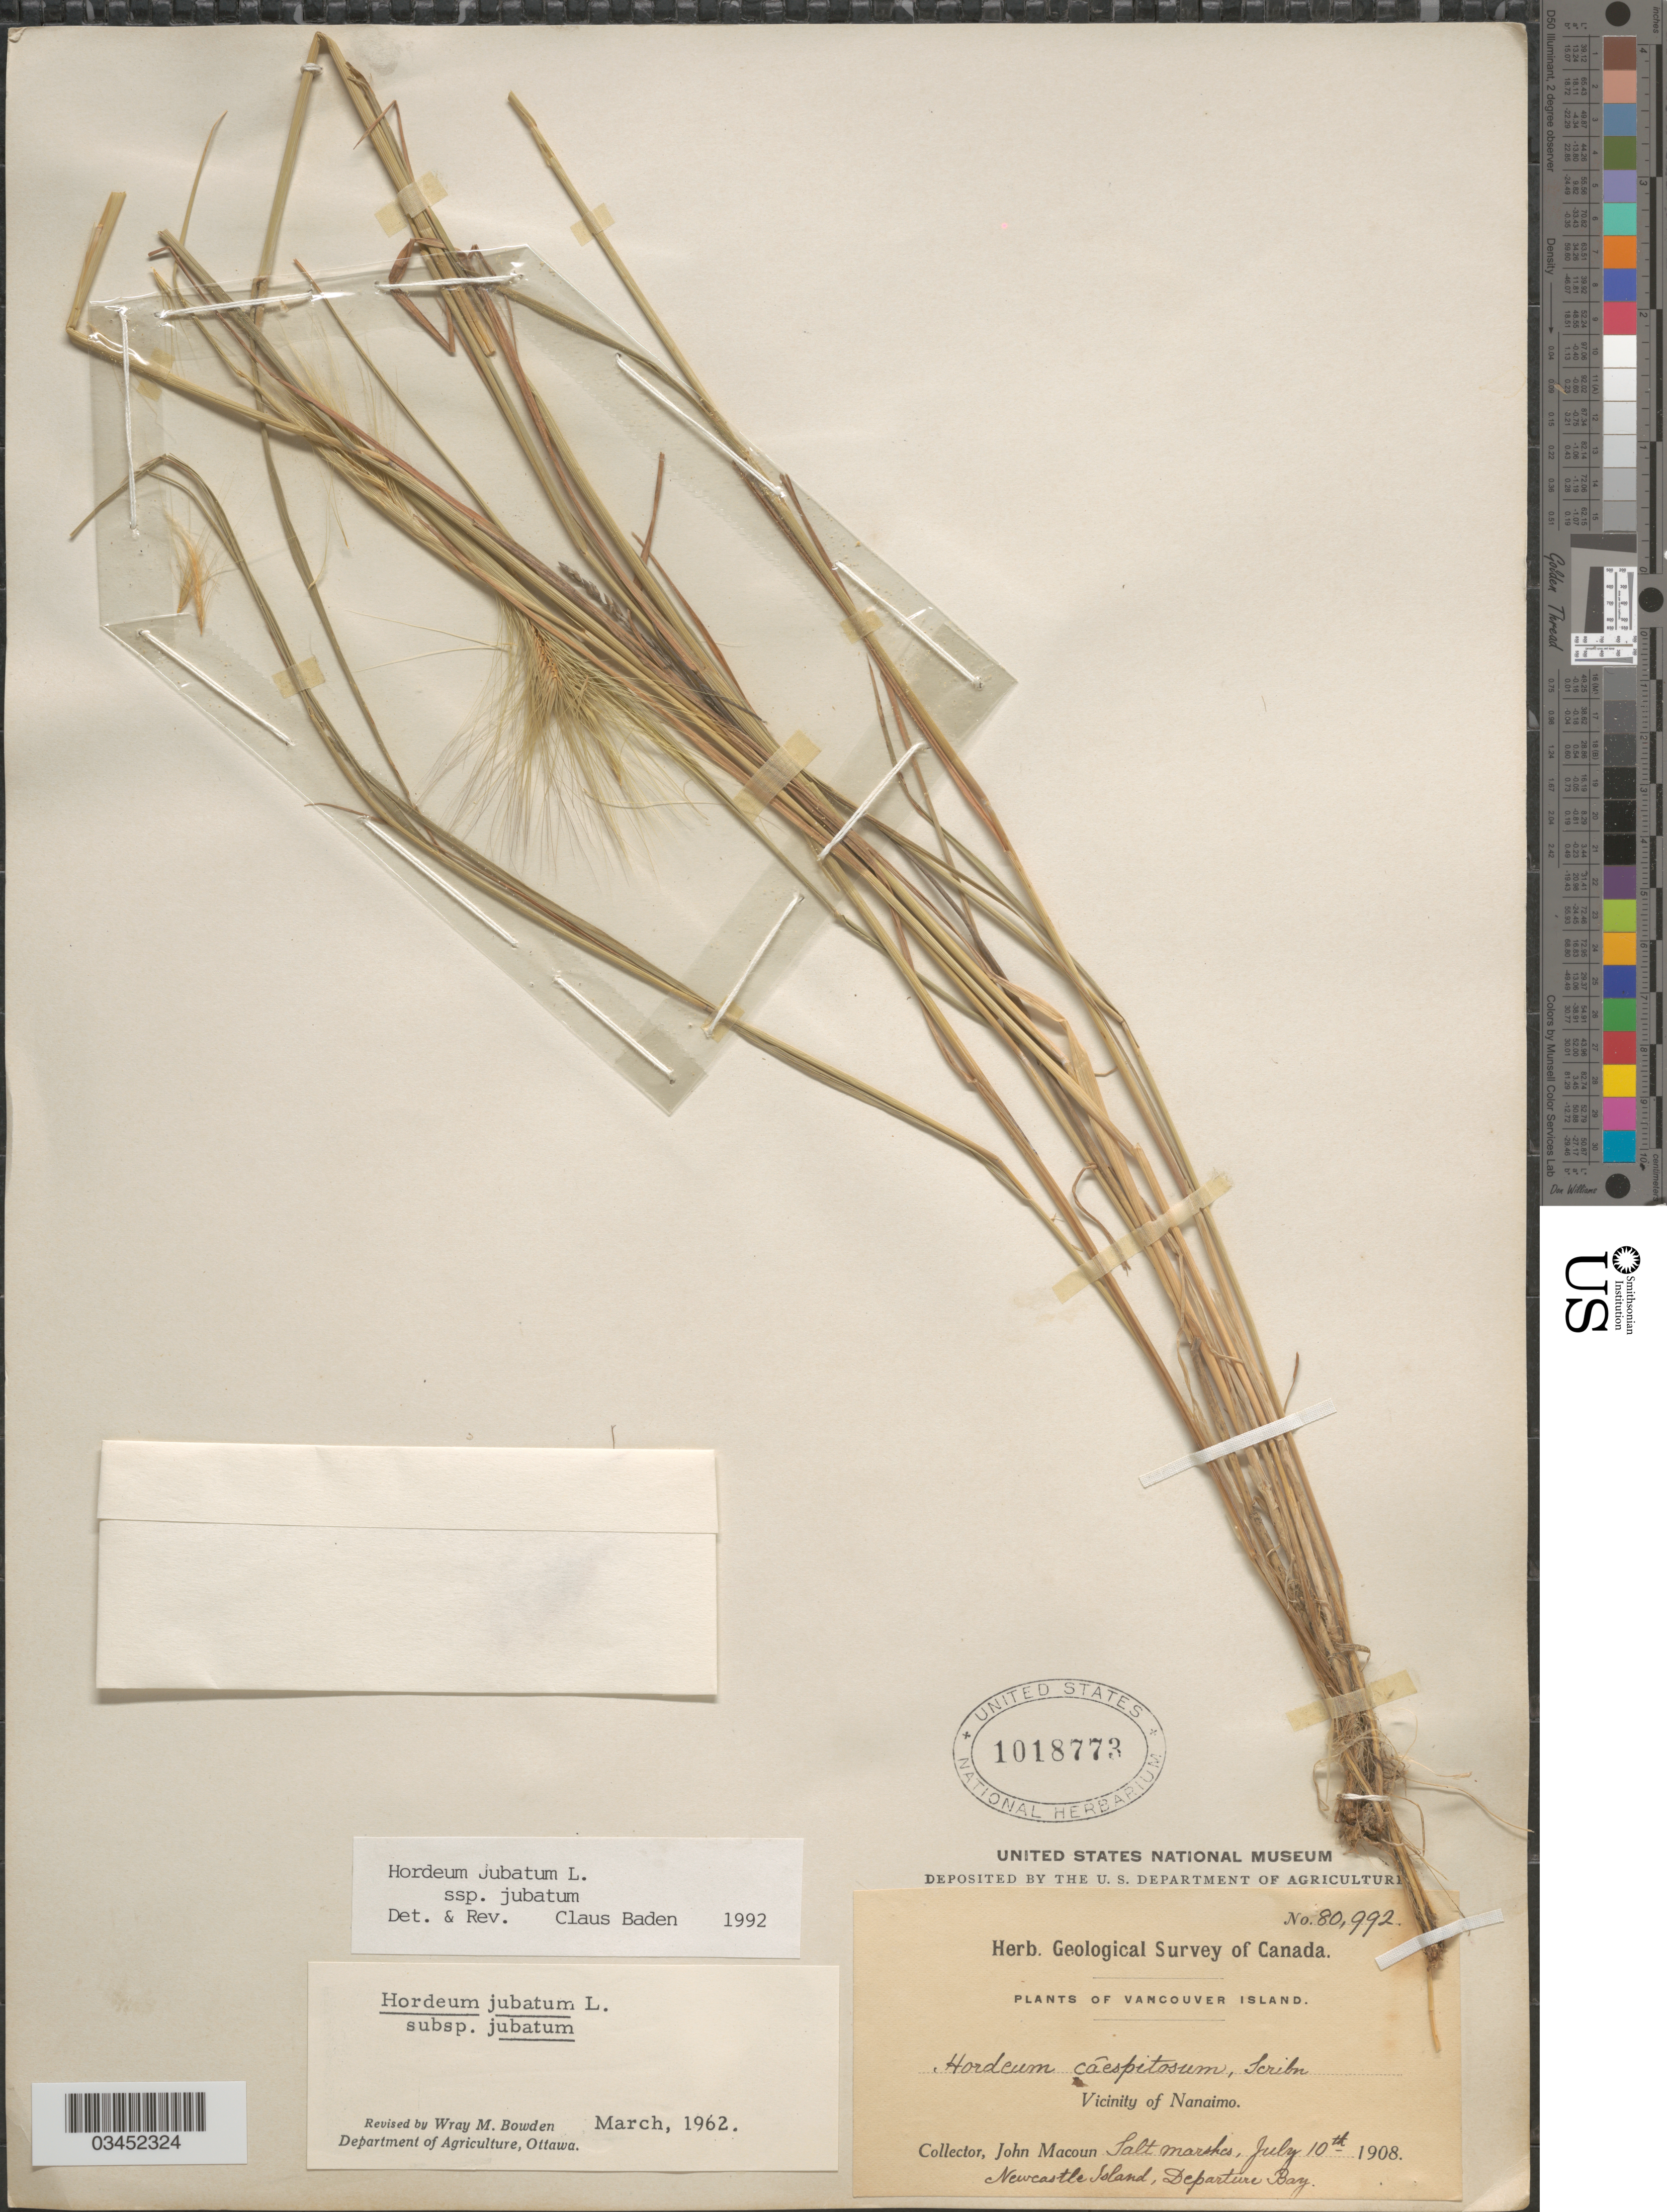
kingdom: Plantae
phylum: Tracheophyta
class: Liliopsida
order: Poales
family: Poaceae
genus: Hordeum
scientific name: Hordeum jubatum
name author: L.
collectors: J. Macoun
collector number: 80992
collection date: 1908-07-10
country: Canada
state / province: British Columbia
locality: Geological Survey of Canada. Vancouver Island. Vicinity of Nanaimo. Salt marshes. Newcastle Island, Departure Bay.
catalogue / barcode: US 1018773